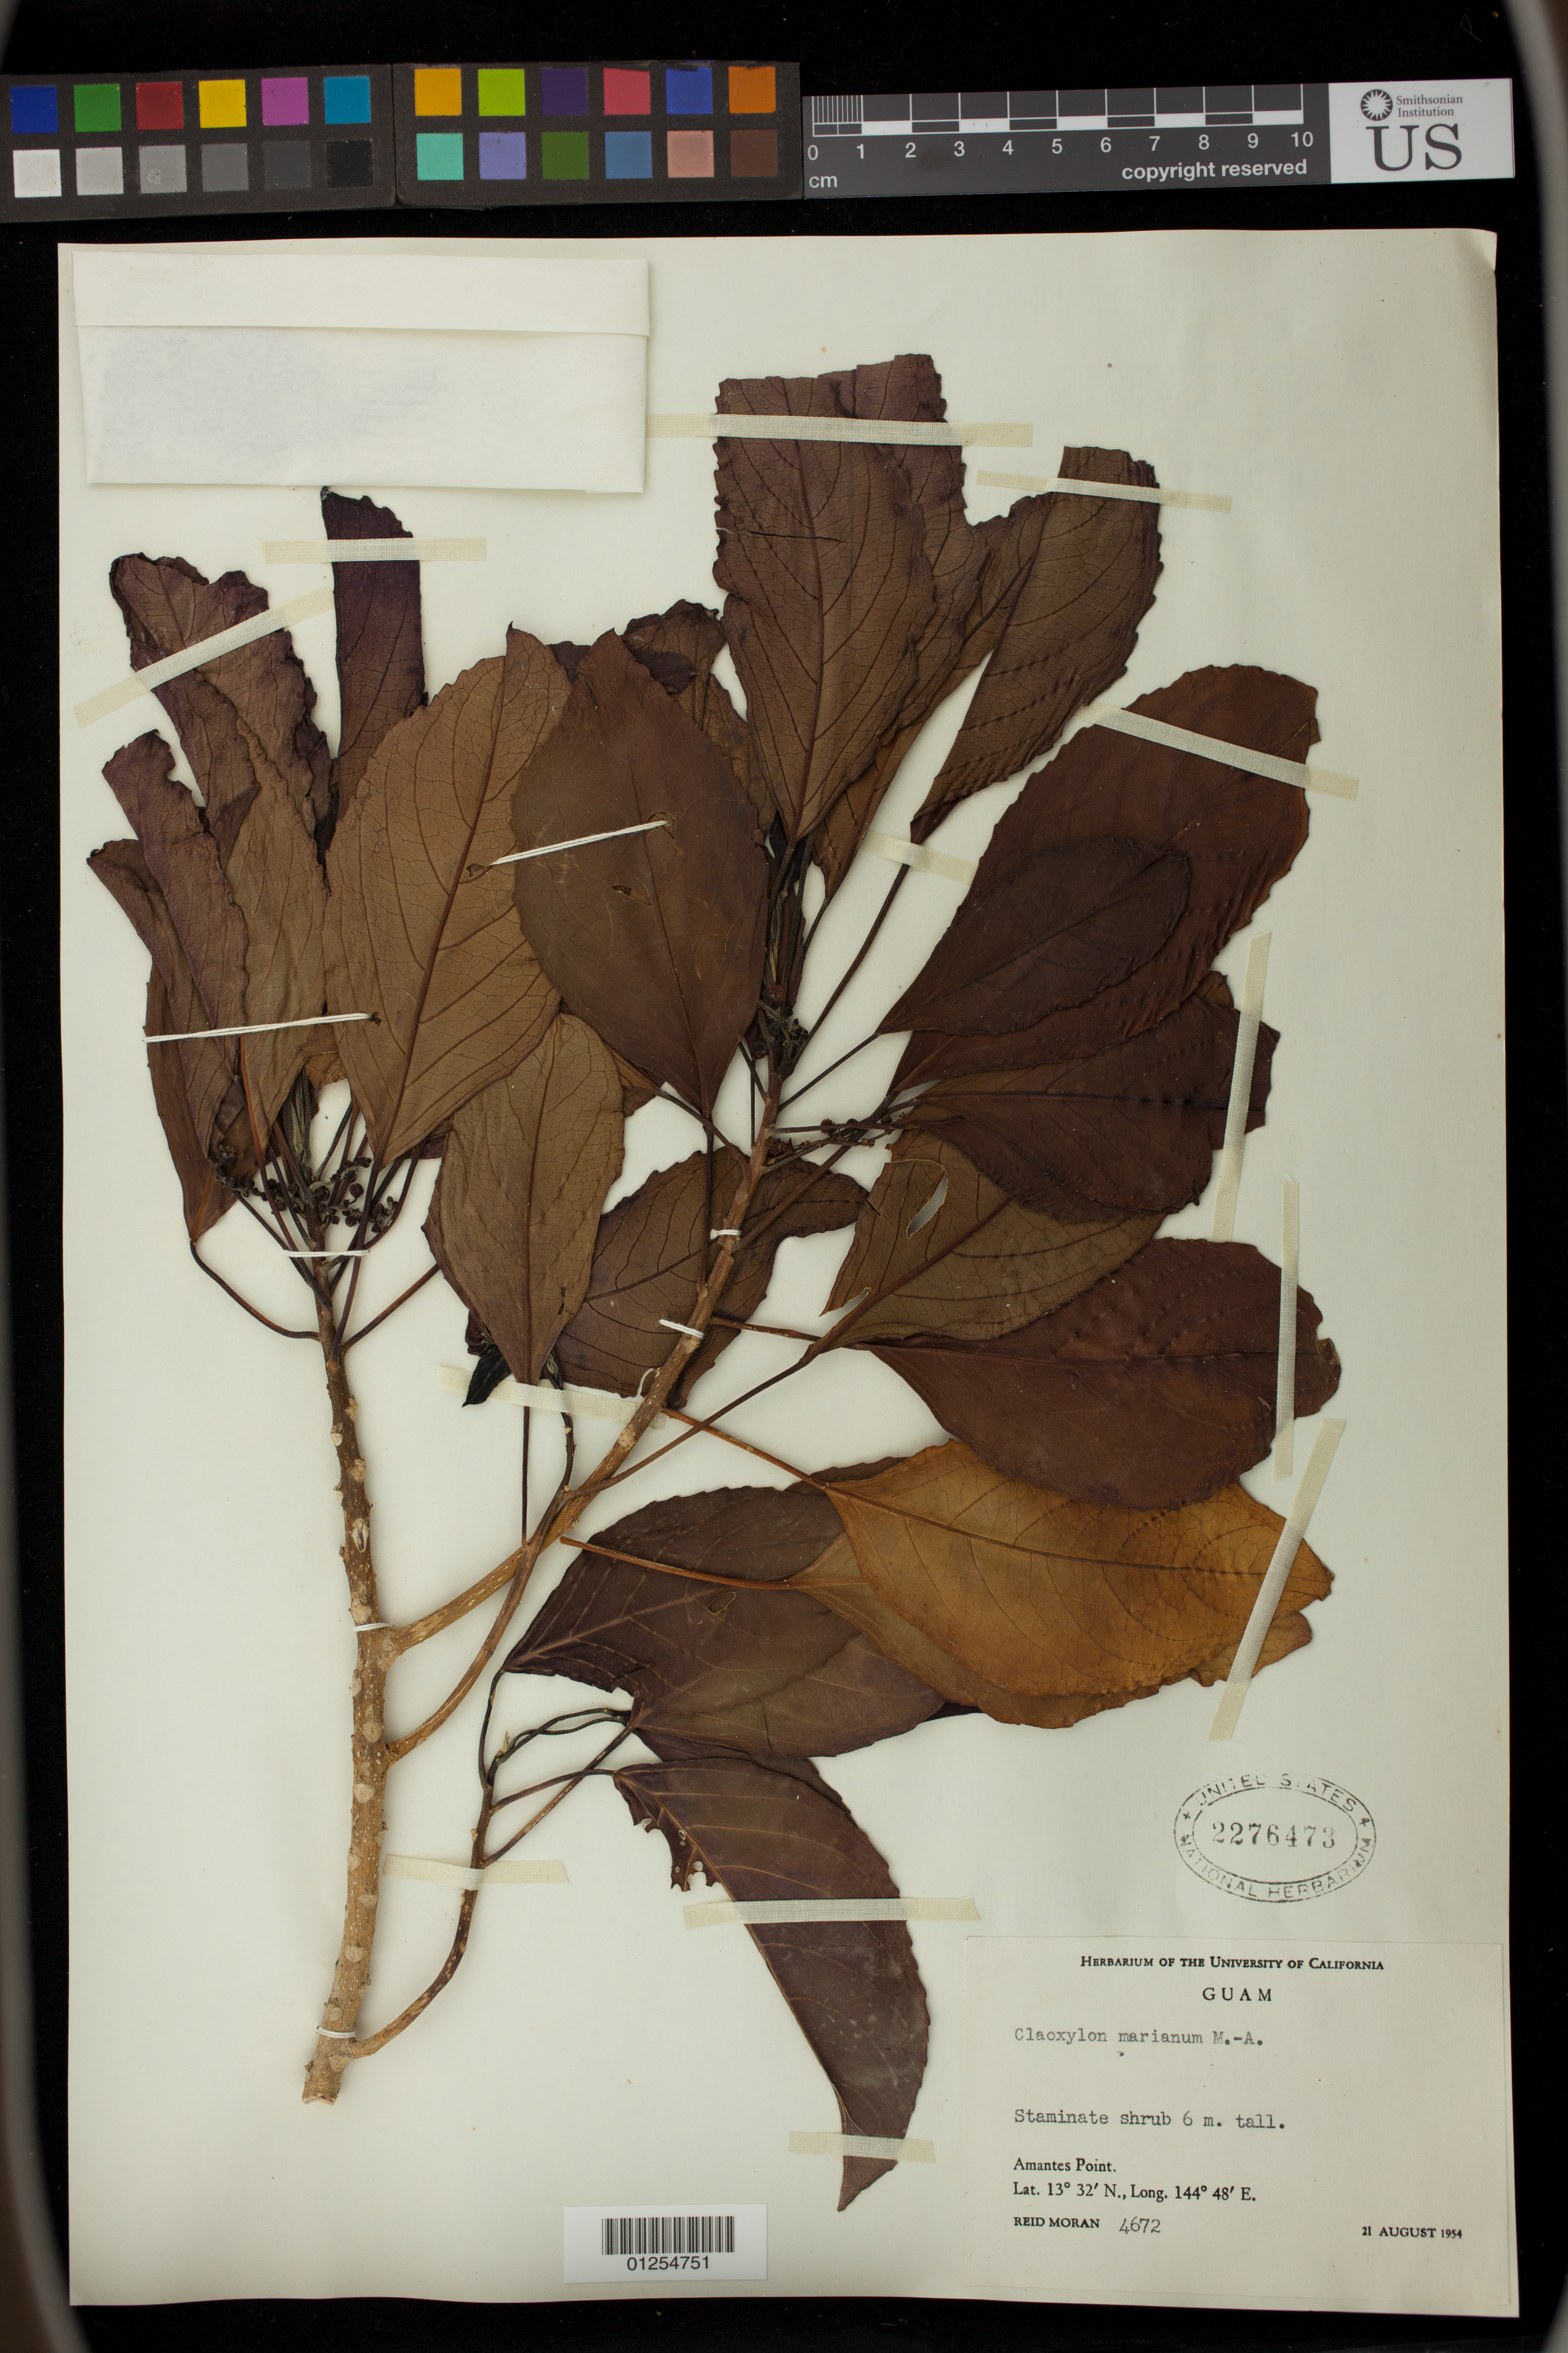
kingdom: Plantae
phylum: Tracheophyta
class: Magnoliopsida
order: Malpighiales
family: Euphorbiaceae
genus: Claoxylon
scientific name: Claoxylon marianum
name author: Müll. Arg.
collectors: R. V. Moran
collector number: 4672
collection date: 1954-08-21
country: Guam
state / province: Tamuning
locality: Amantes Point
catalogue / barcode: US 2276473